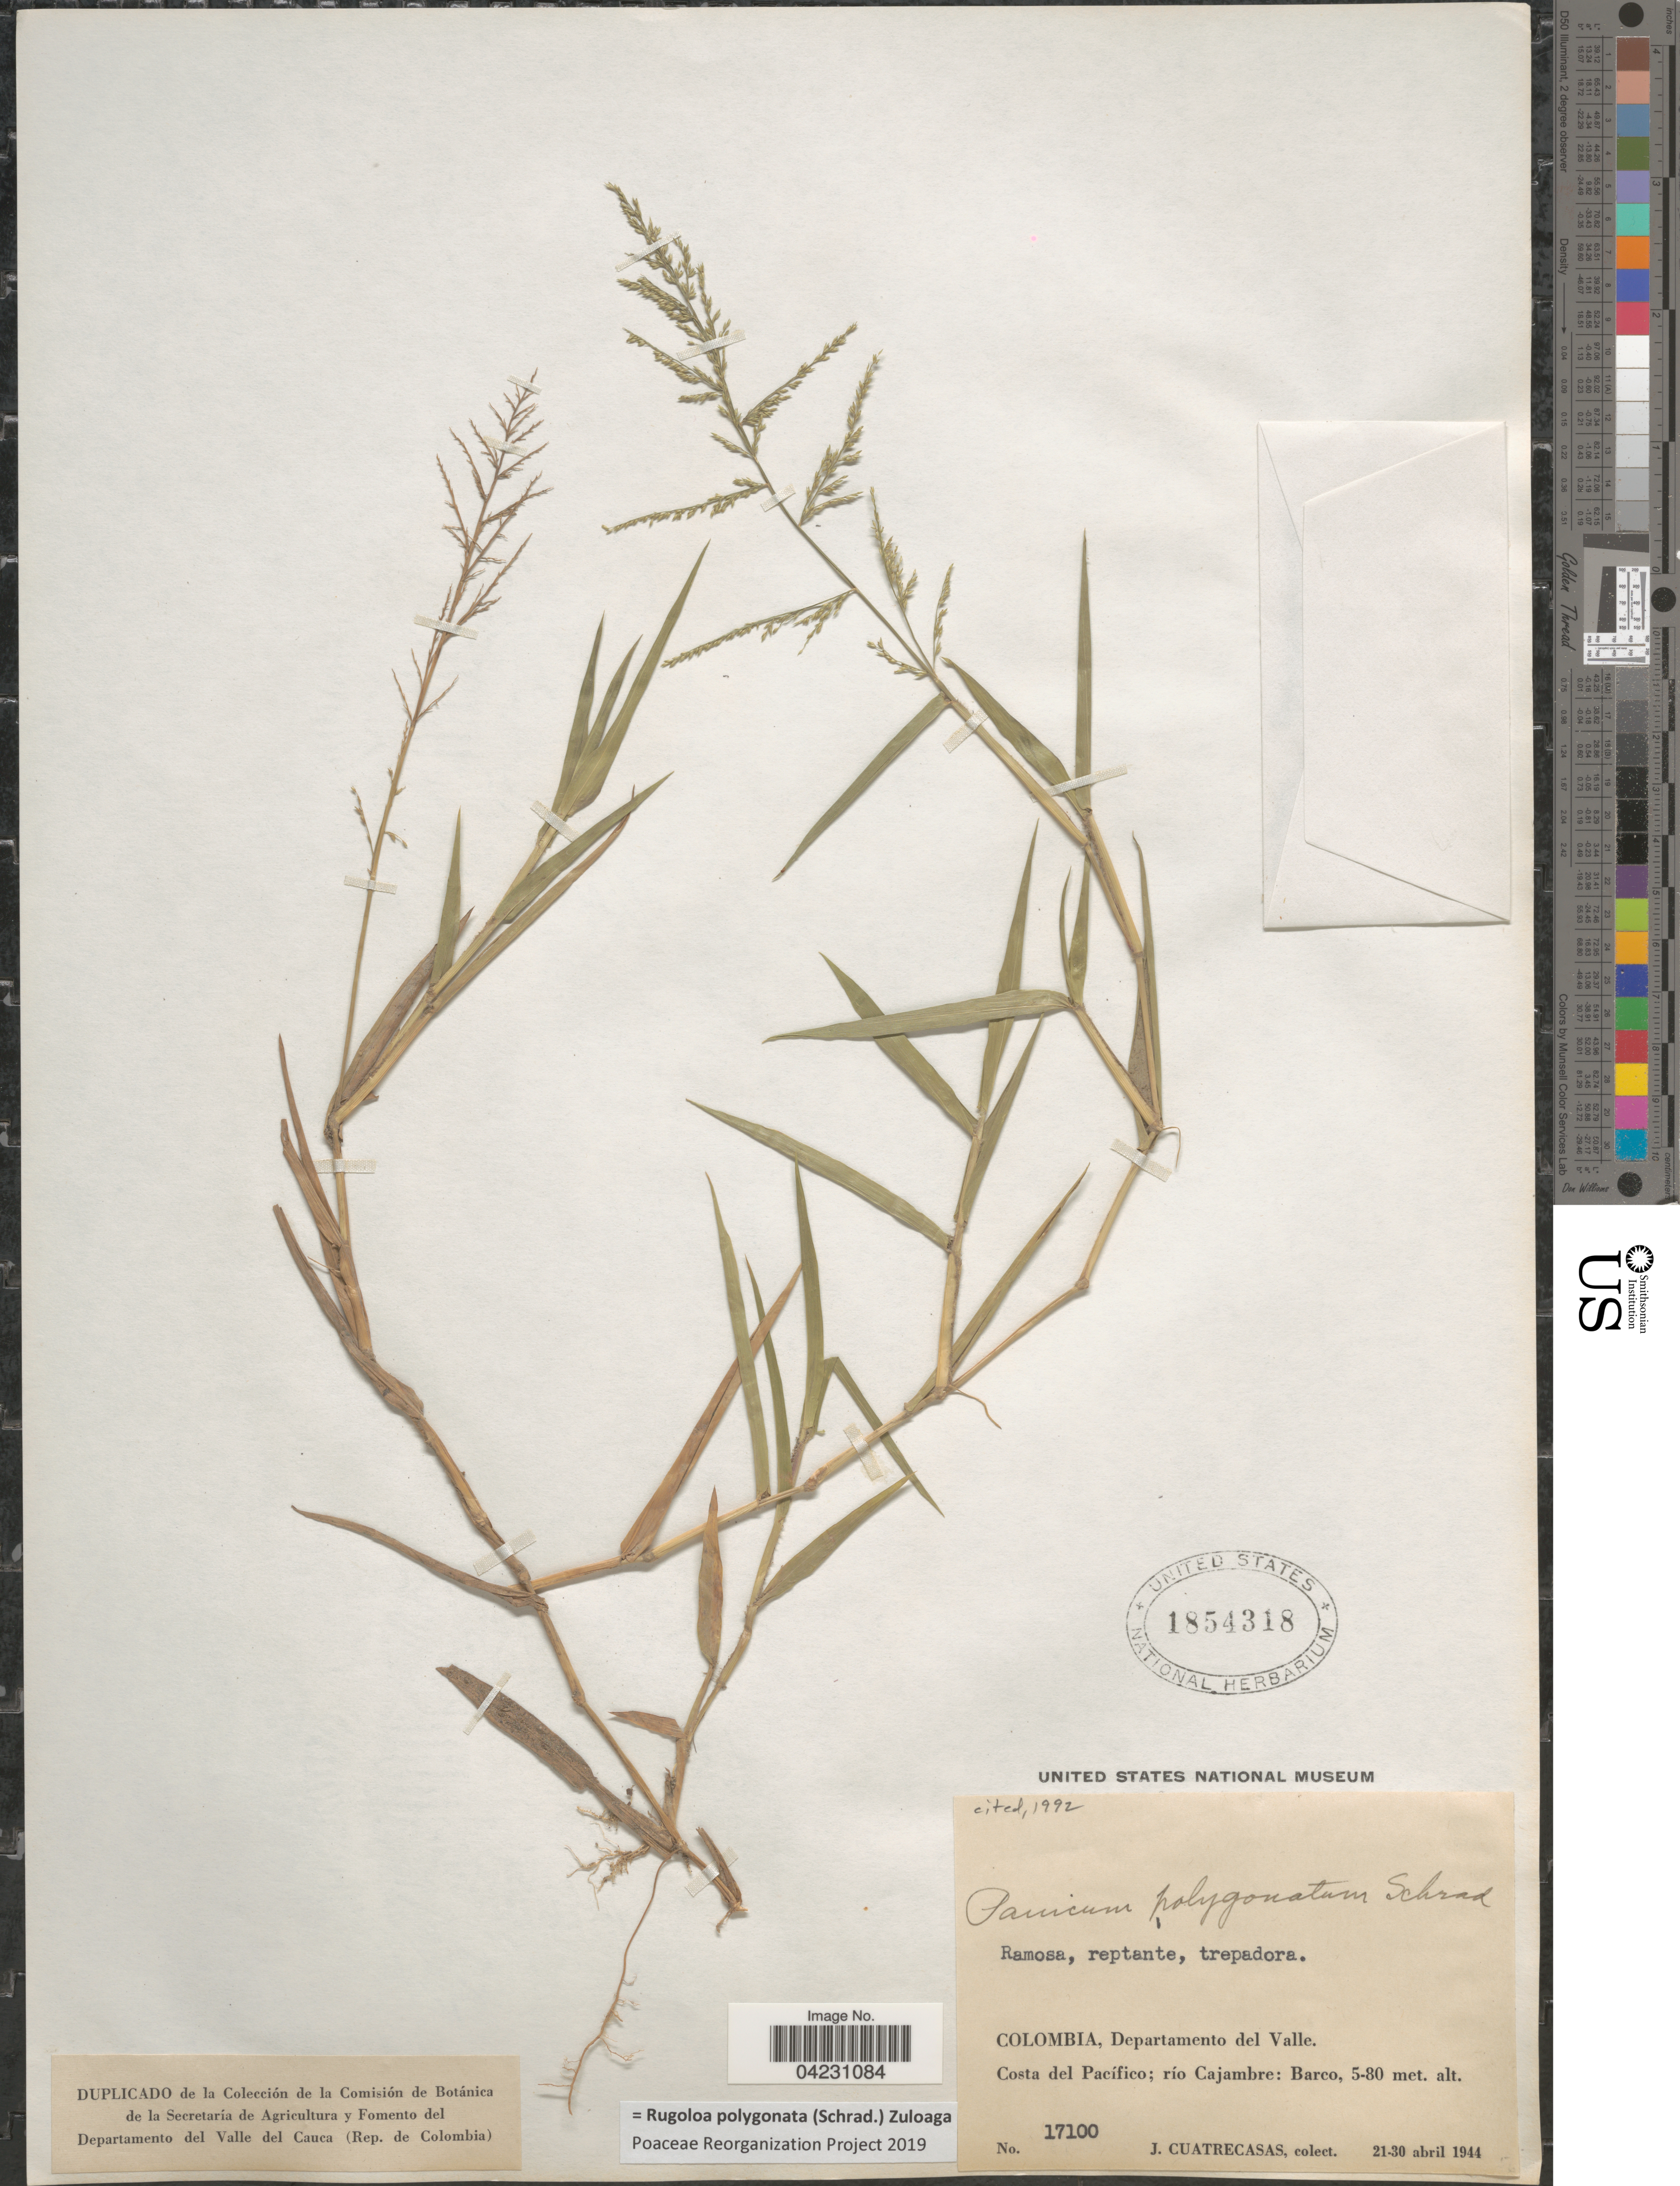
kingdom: Plantae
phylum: Tracheophyta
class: Liliopsida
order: Poales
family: Poaceae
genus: Rugoloa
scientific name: Rugoloa polygonata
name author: (Schrad.) Zuloaga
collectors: J. Cuatrecasas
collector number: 17100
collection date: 1944-04-21/1944-04-30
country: Colombia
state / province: Valle del Cauca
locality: Departamento del Valle. Costa del Pacífico; río Cajambre: Barco.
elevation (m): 5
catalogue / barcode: US 1854318